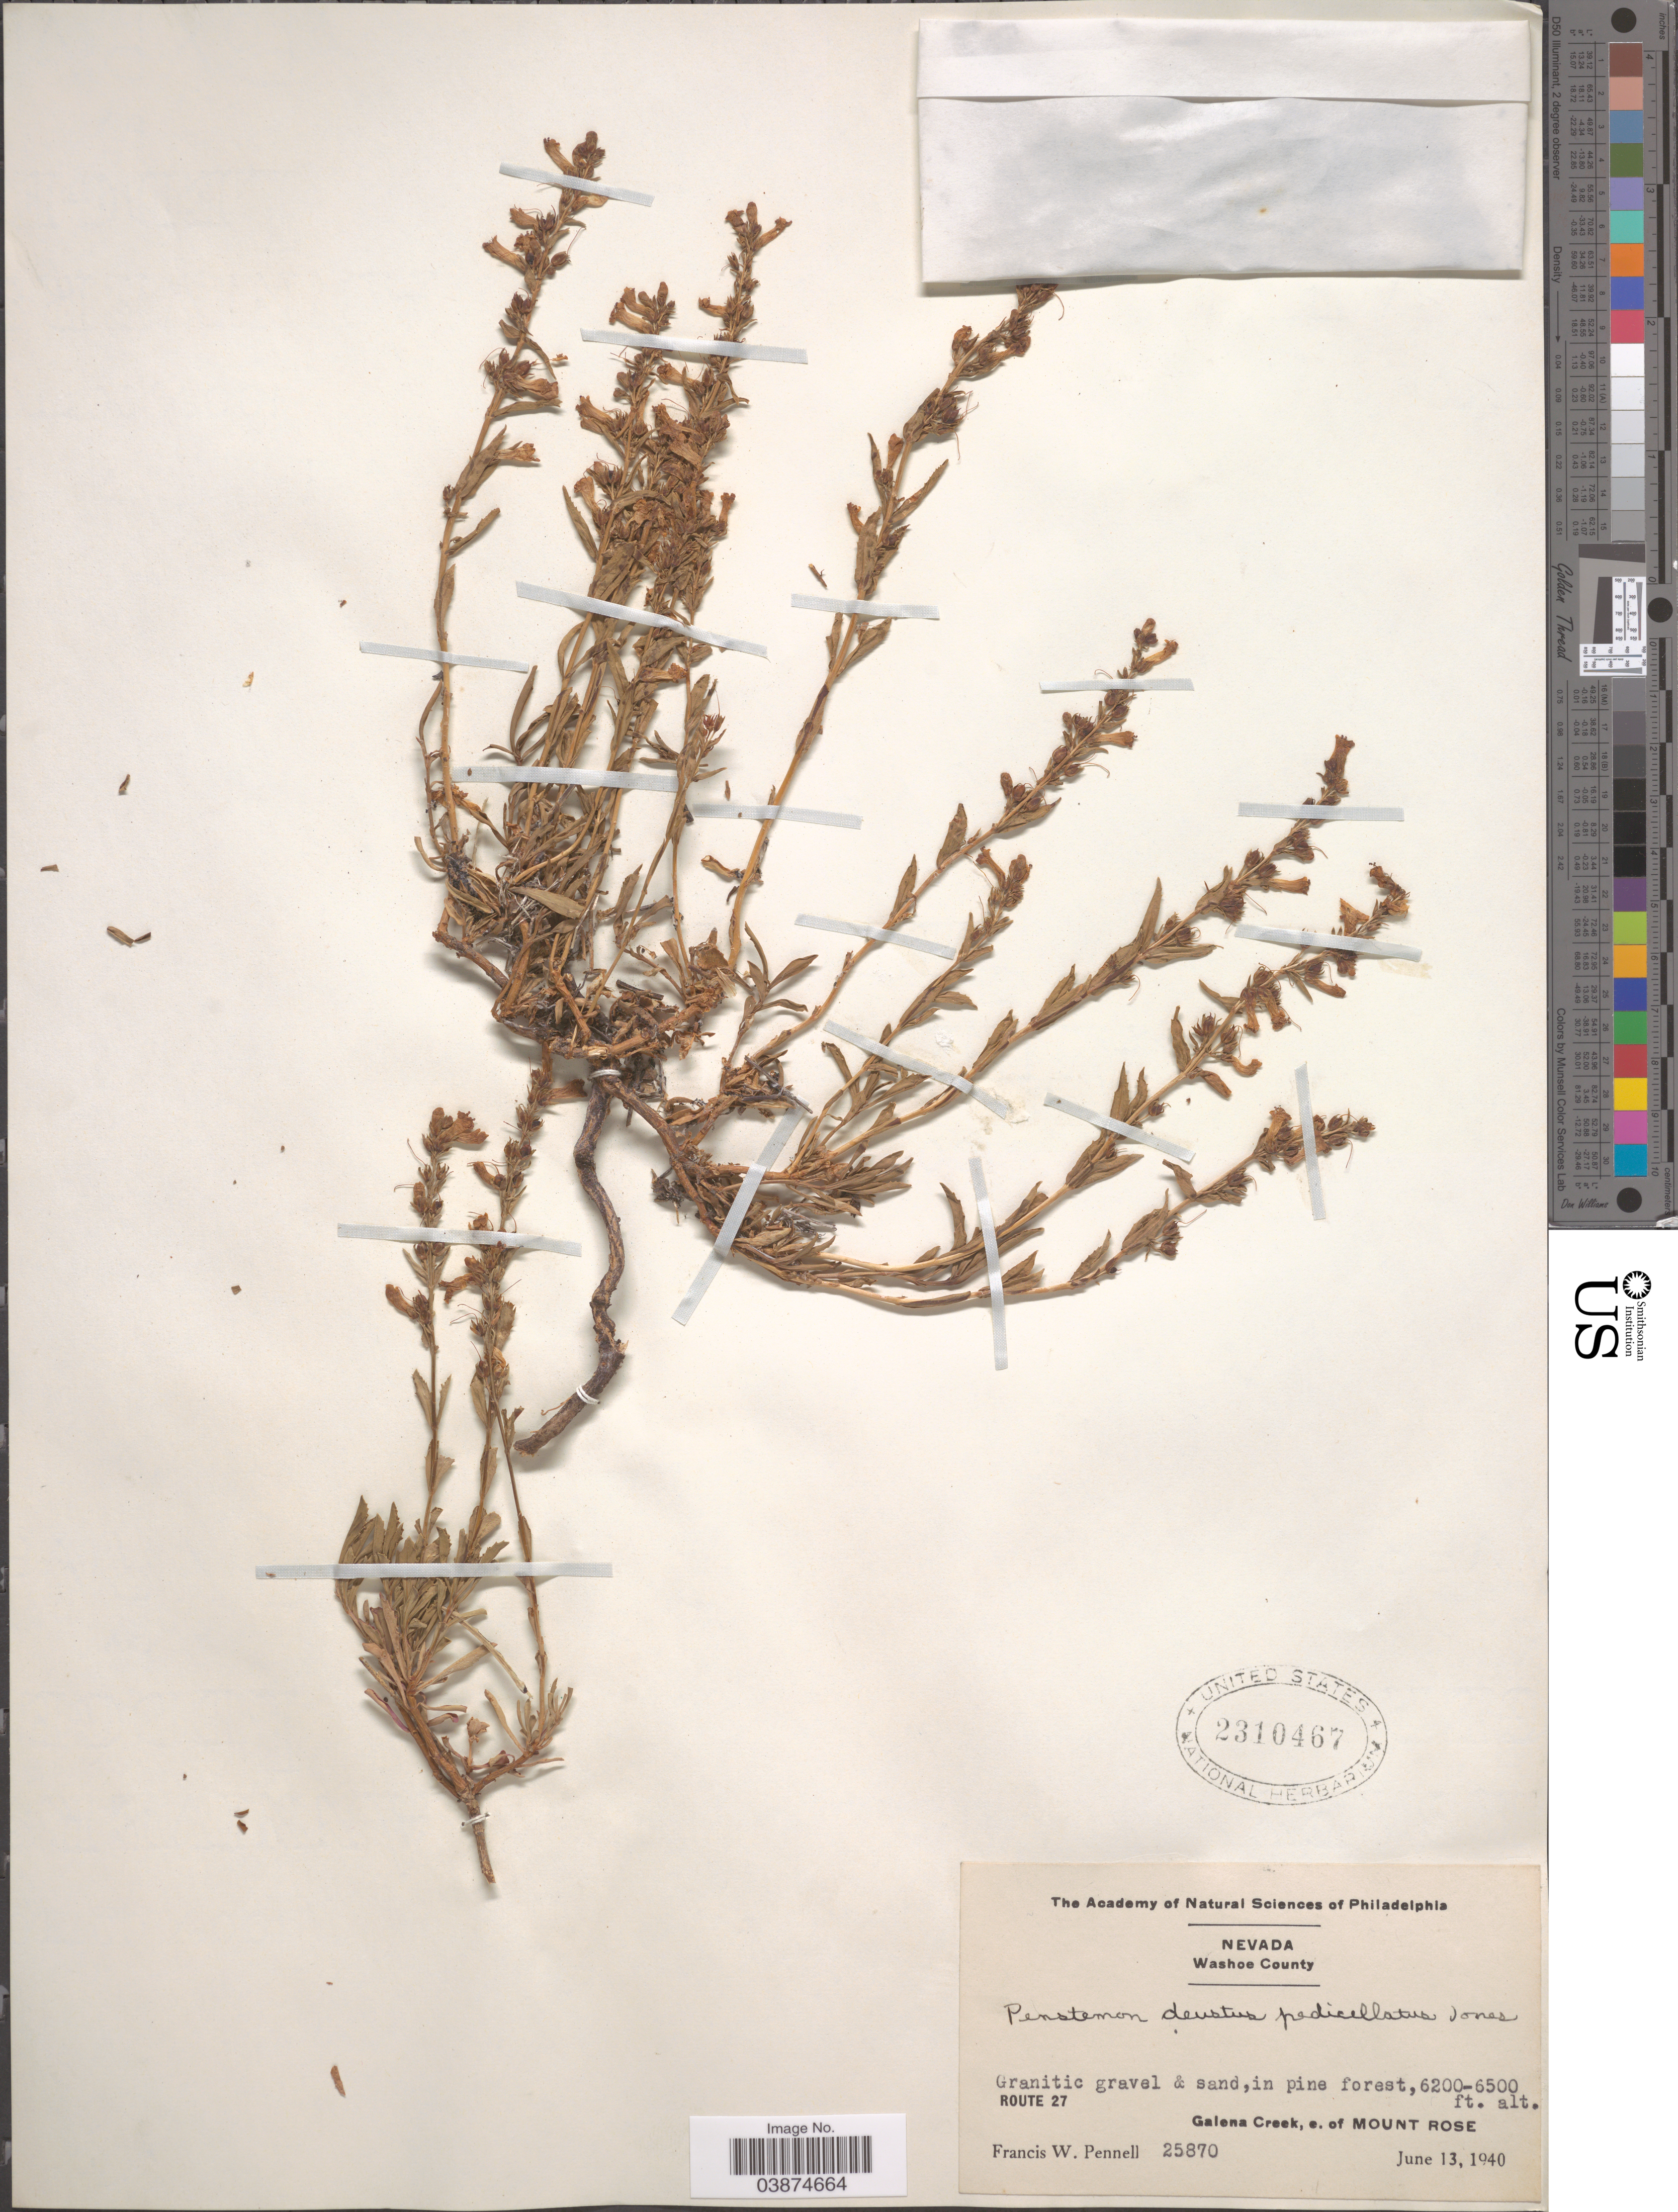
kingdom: Plantae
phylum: Tracheophyta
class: Magnoliopsida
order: Lamiales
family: Plantaginaceae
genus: Penstemon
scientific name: Penstemon deustus var. pedicellatus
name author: M.E. Jones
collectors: F. W. Pennell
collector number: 25870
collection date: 1940-06-13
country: United States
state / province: Nevada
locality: Washoe County. Route 27 Galena Creek, e. of Mount Rose.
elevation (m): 1890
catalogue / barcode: US 2310467